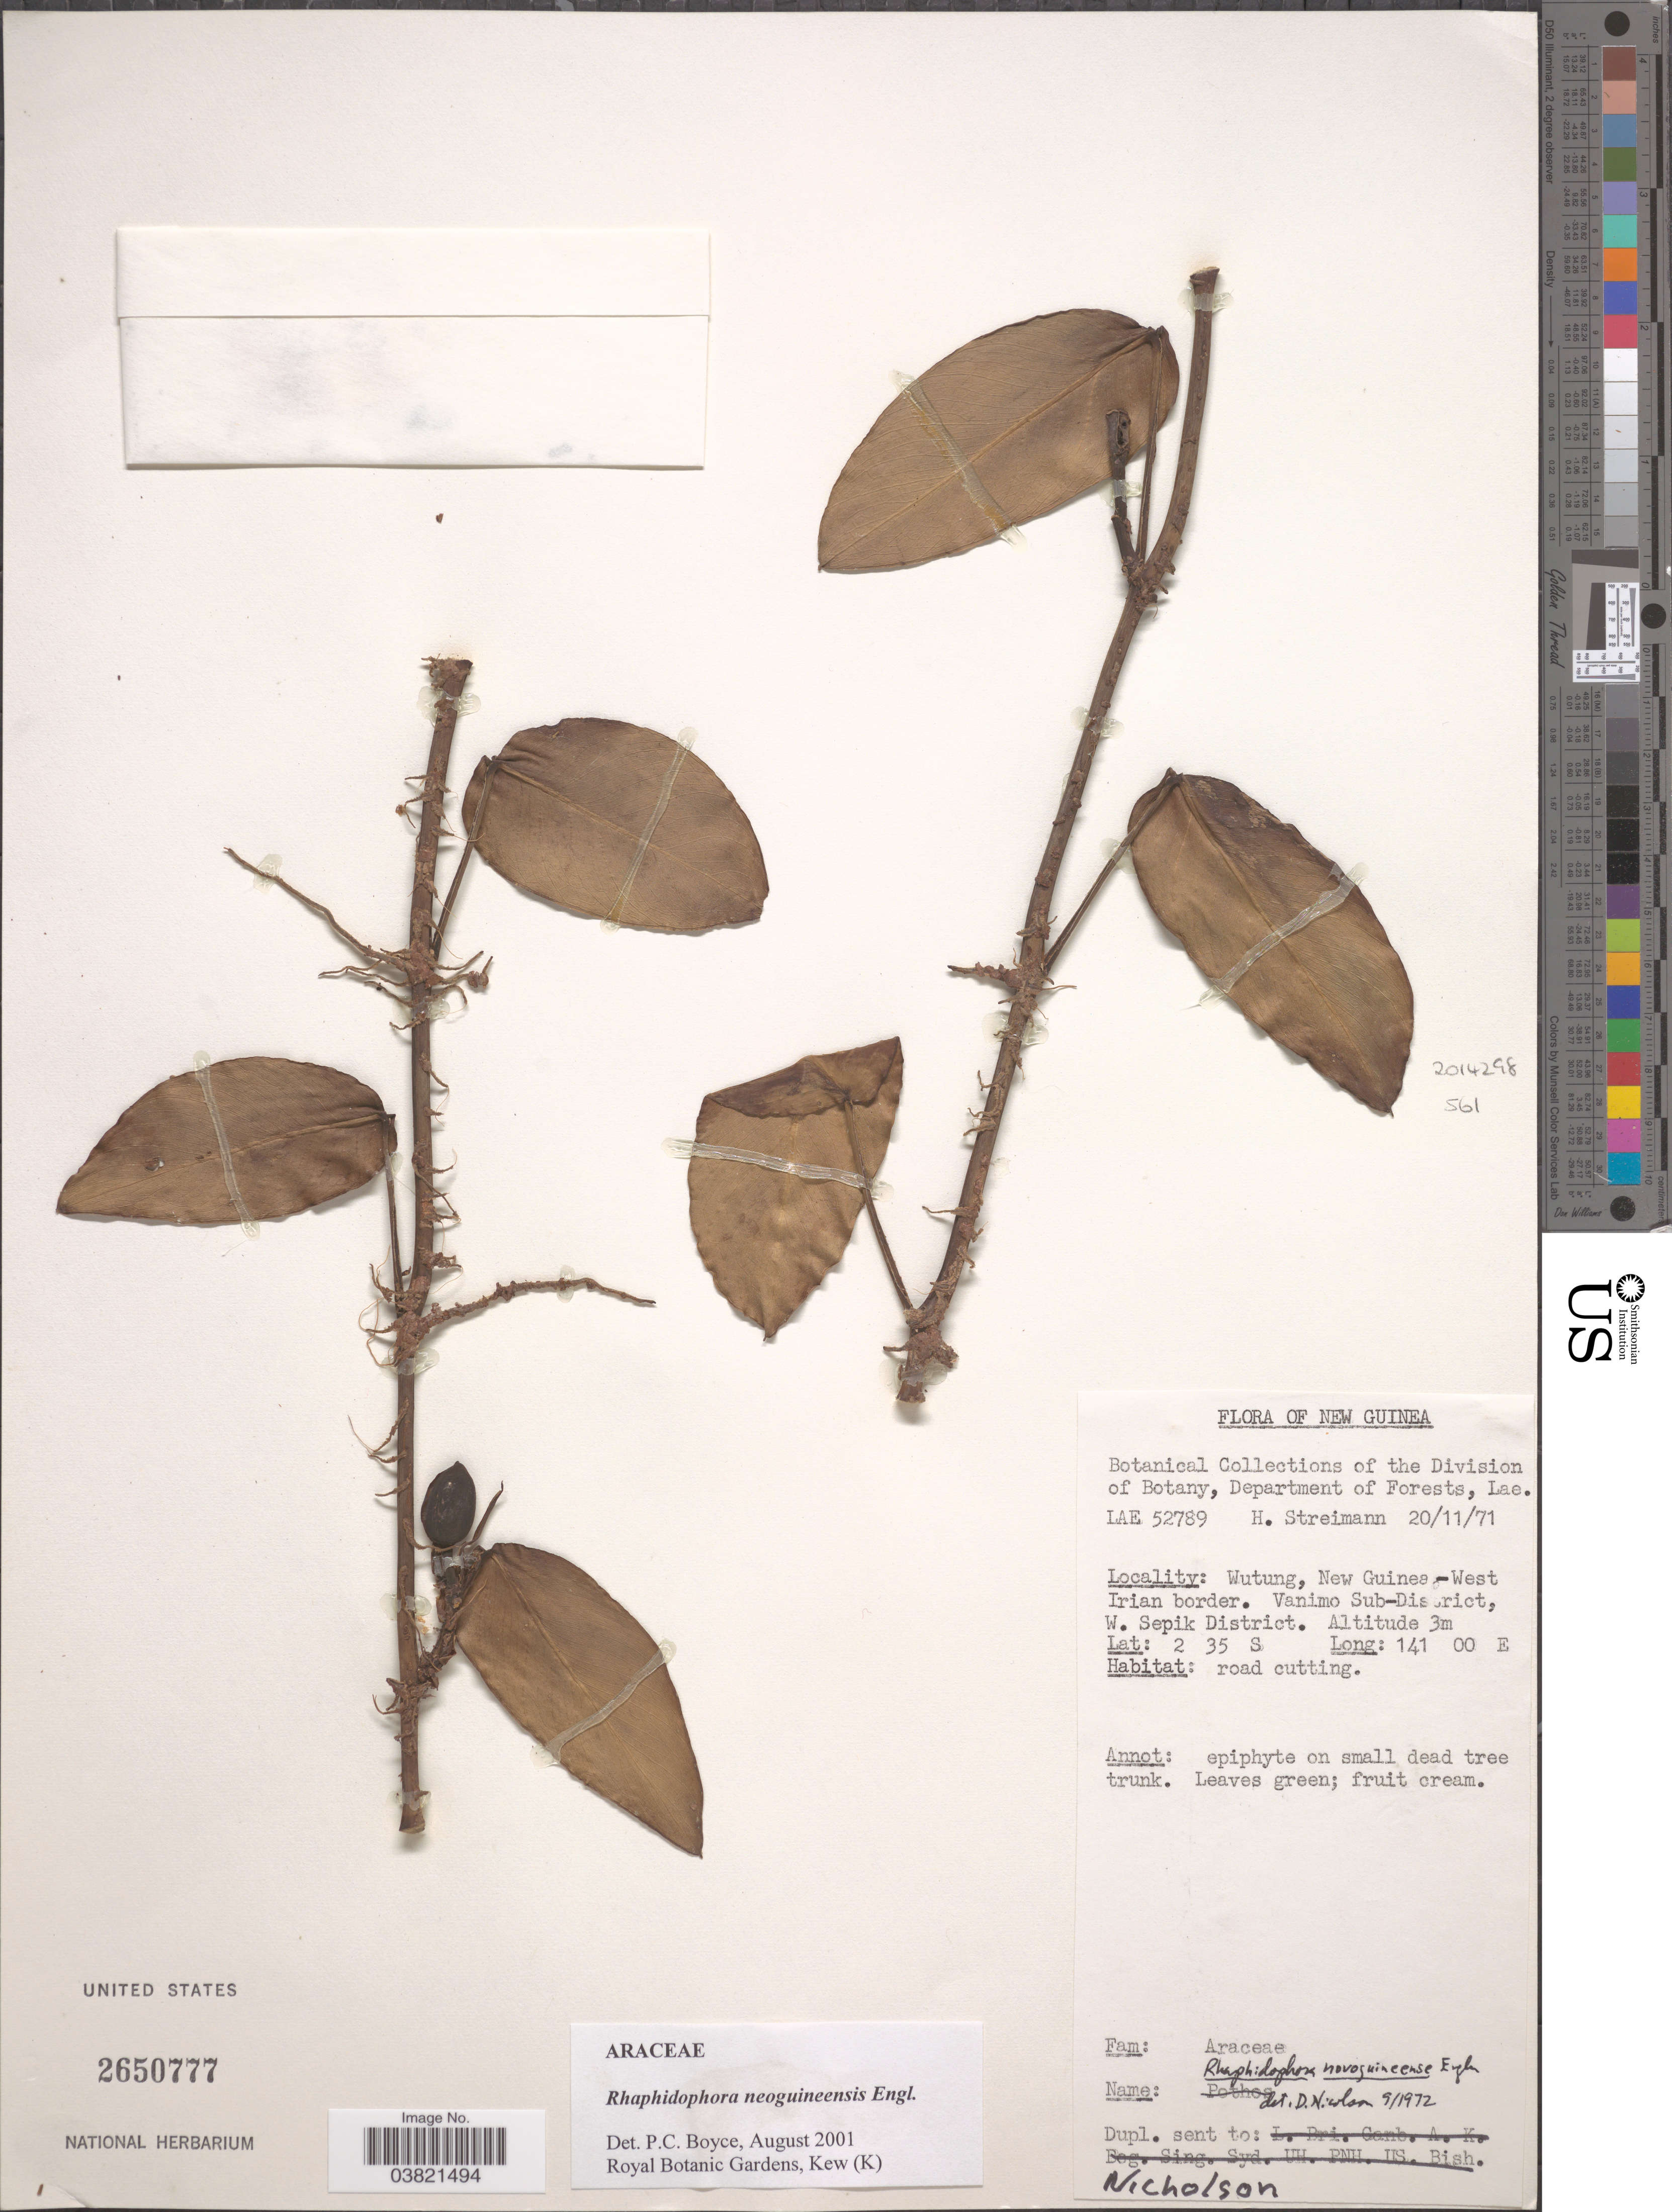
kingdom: Plantae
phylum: Tracheophyta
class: Liliopsida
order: Alismatales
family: Araceae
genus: Rhaphidophora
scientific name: Rhaphidophora neoguineensis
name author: Engl.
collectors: H. Streimann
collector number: LAE 52789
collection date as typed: Transcribed d/m/y: 20/11/71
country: Papua New Guinea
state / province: Sandaun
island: New Guinea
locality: New Guinea. Wutung, New Guinea - West Irian border. Vanimo Sub-district. W. Sepik District.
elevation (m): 3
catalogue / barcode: US 2650777